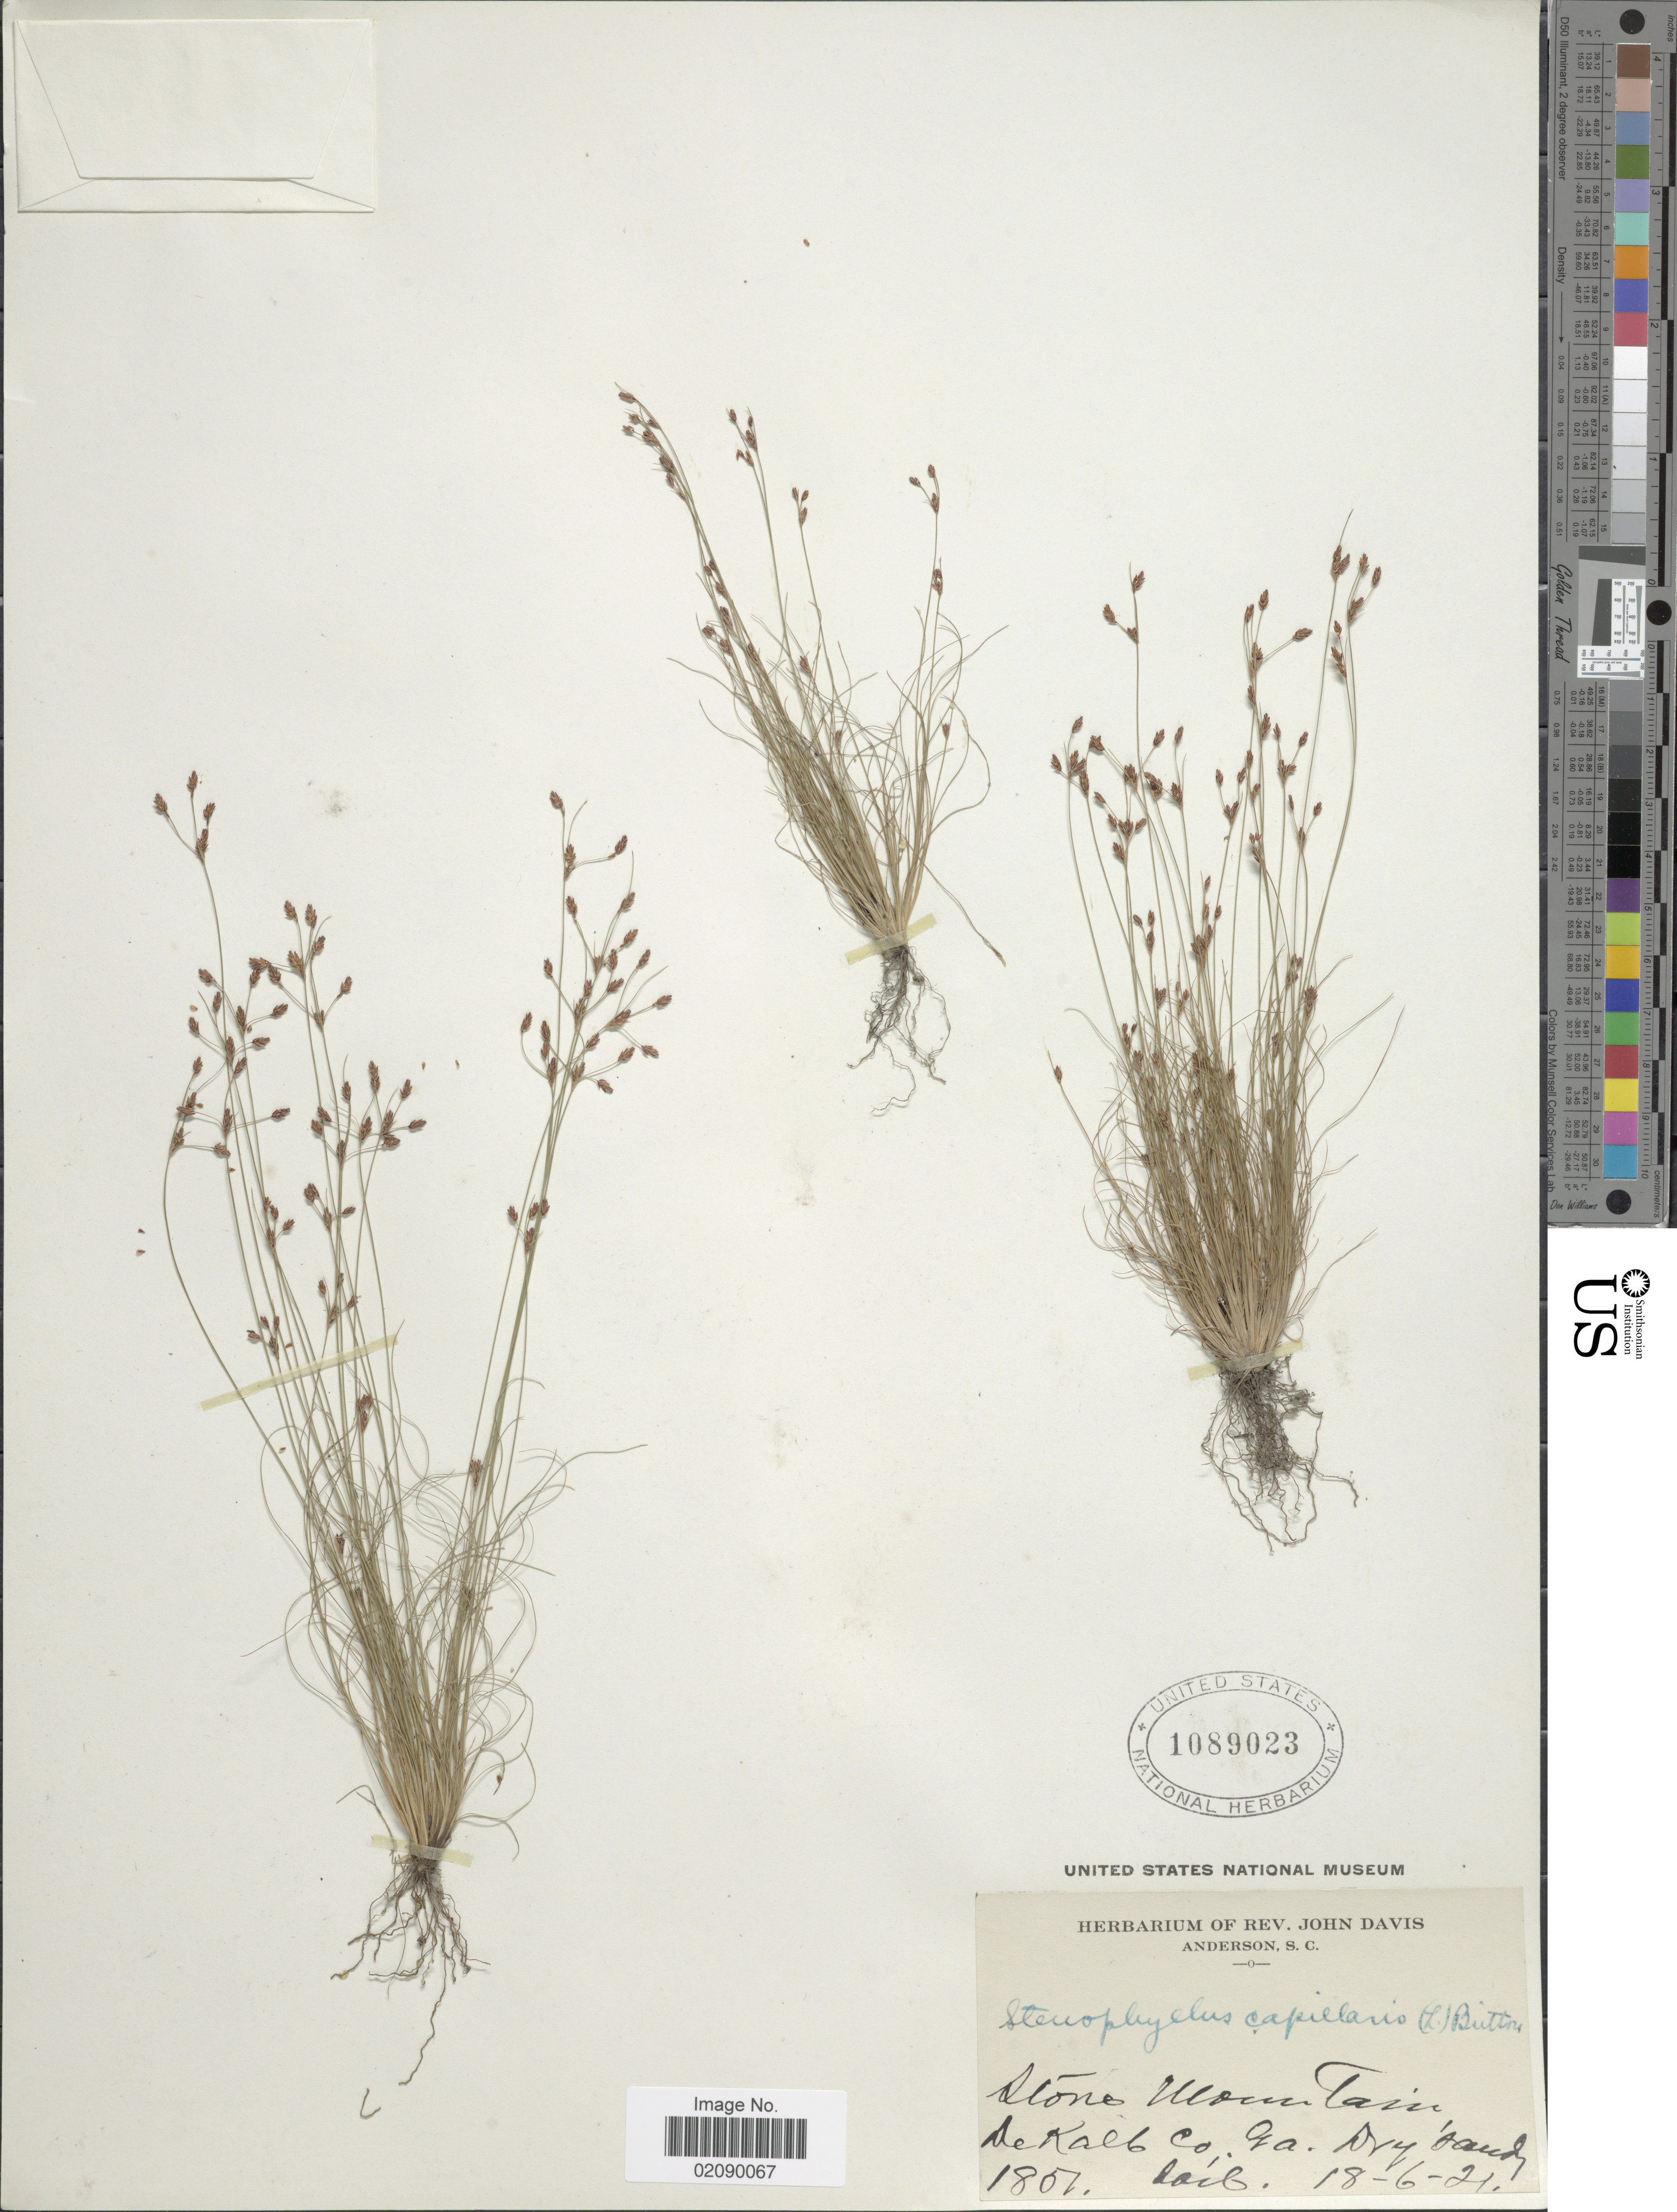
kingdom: Plantae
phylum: Tracheophyta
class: Liliopsida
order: Poales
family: Cyperaceae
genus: Bulbostylis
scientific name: Bulbostylis capillaris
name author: (L.) Kunth ex C.B. Clarke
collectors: J. Davis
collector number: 1801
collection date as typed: Transcribed d/m/y: 18/6/21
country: United States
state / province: Georgia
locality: Stone Mountain De Kalb Co, dry sands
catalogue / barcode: US 1089023